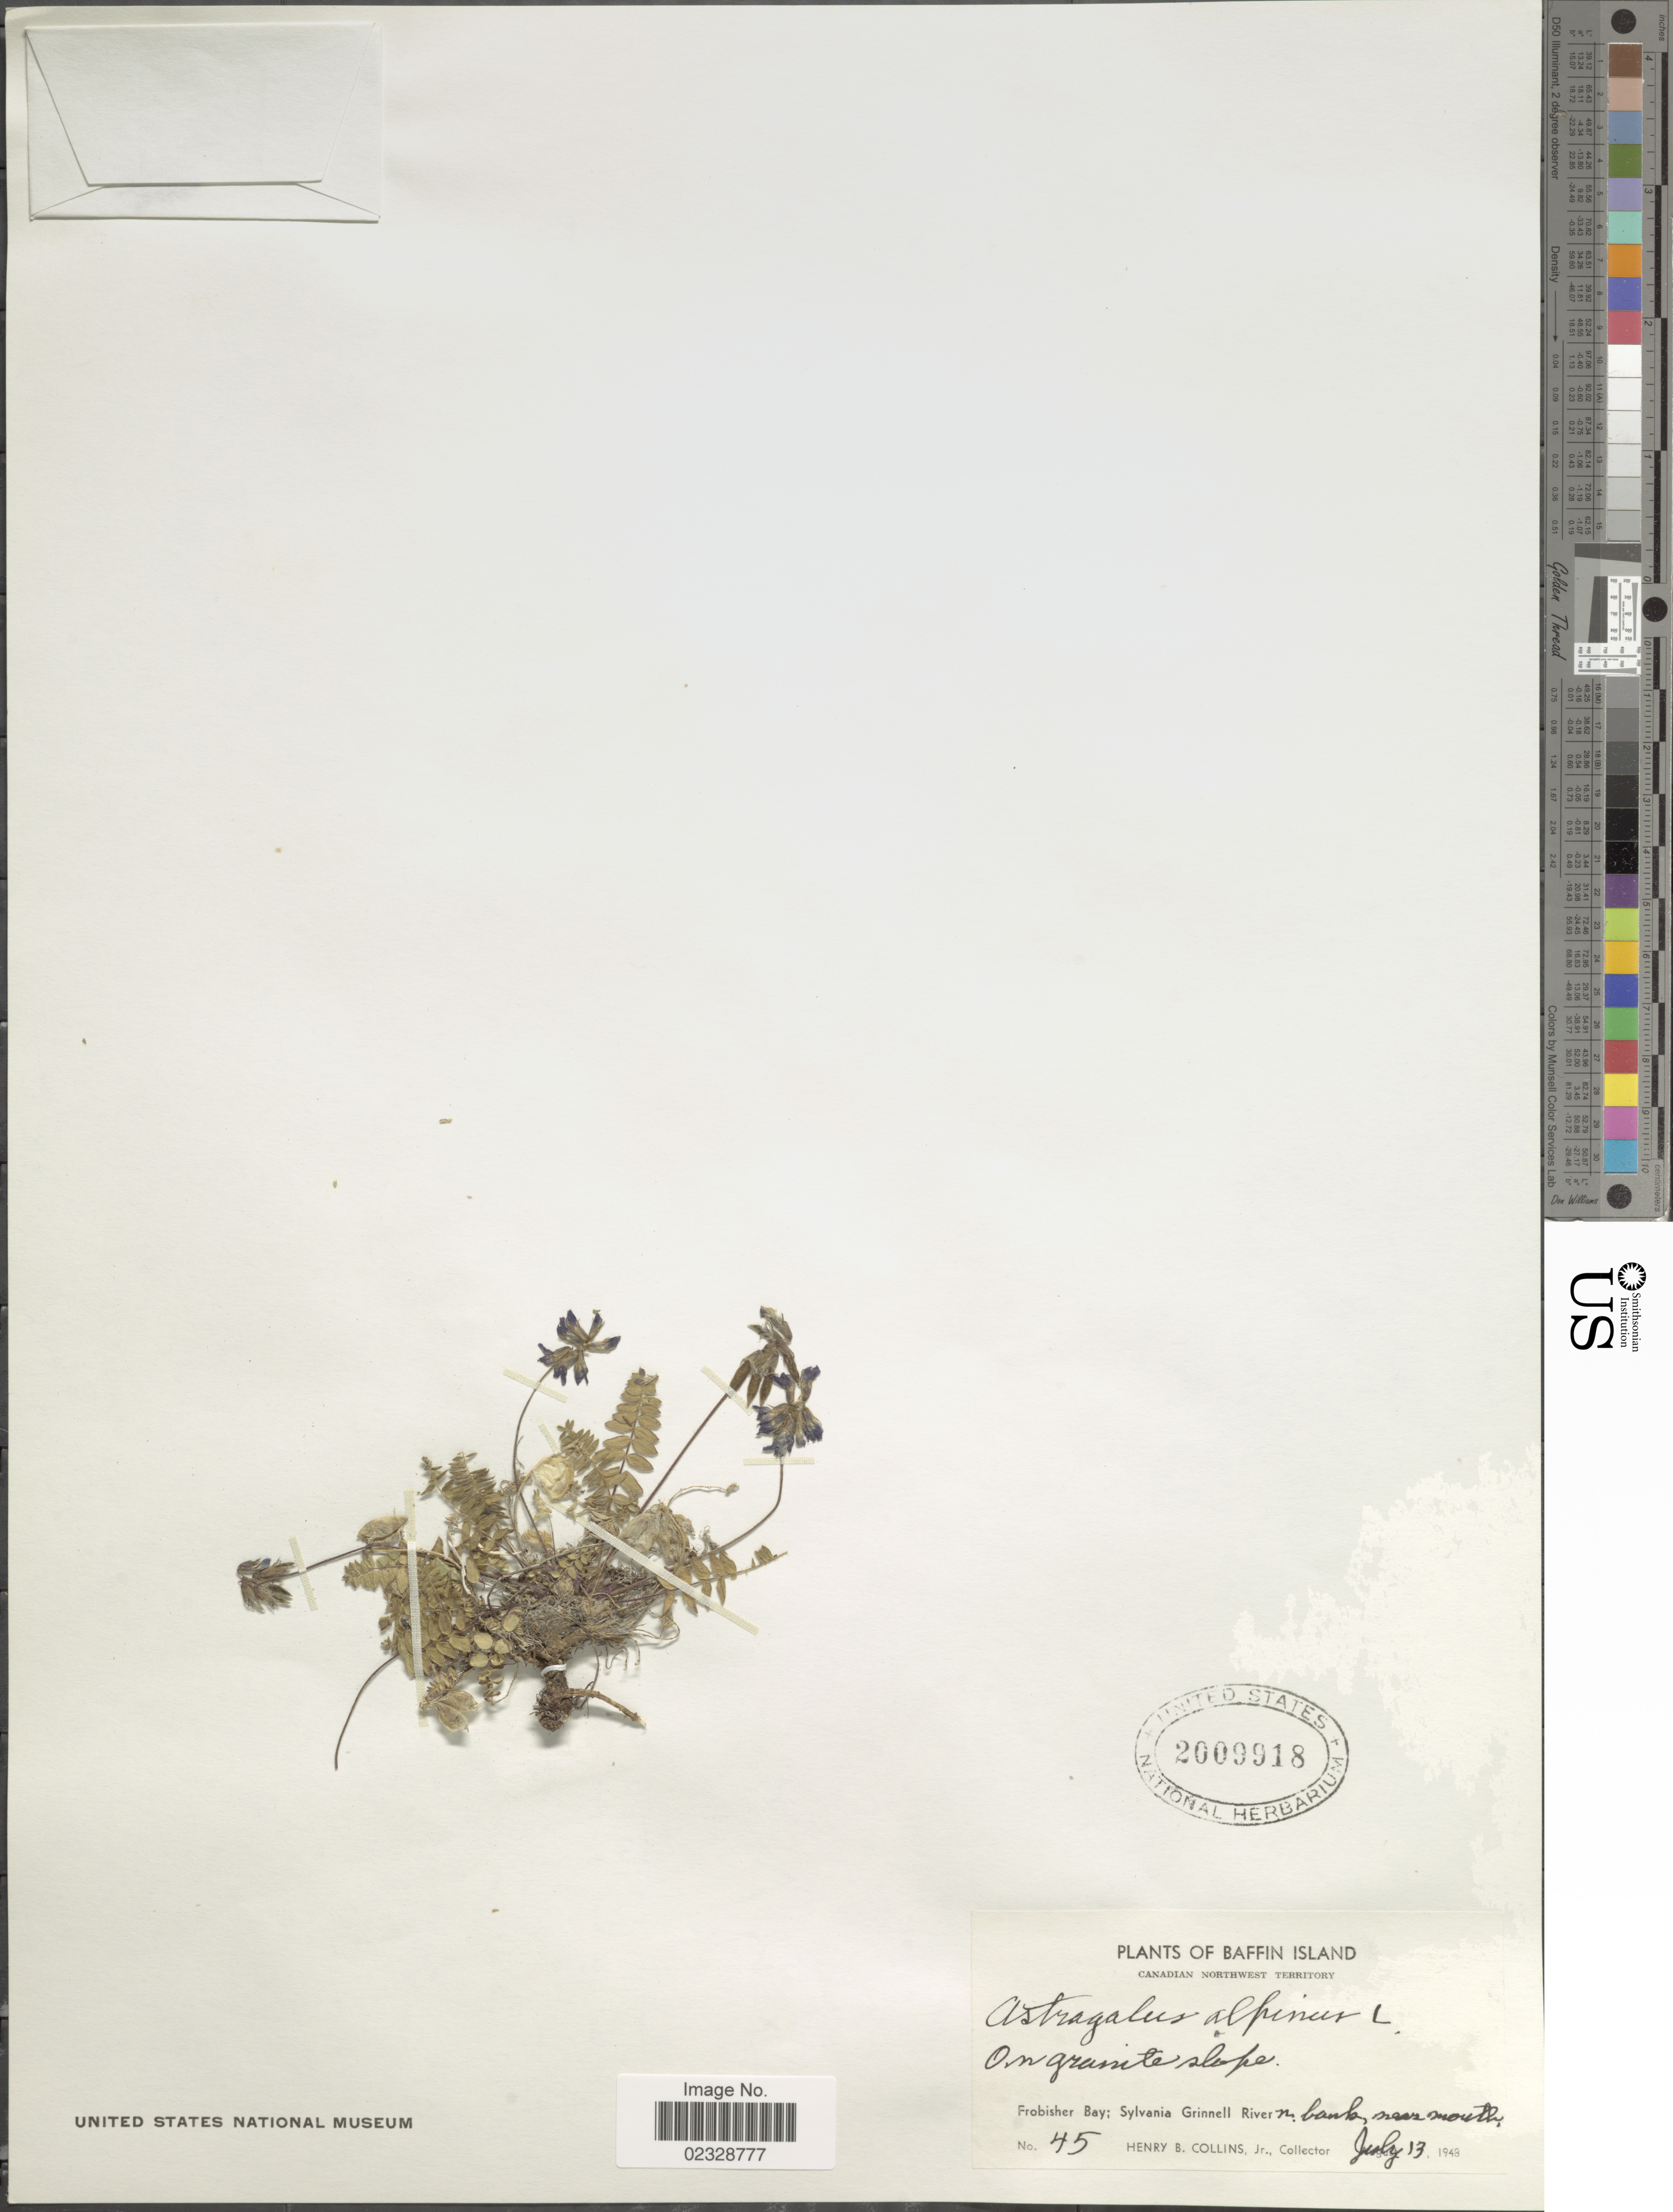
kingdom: Plantae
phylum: Tracheophyta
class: Magnoliopsida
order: Fabales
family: Fabaceae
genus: Astragalus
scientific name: Astragalus alpinus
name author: L.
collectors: H. Collins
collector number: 45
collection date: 1948-07-13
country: Canada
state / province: Northwest Territories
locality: Baffin Island, Frobisher Bay, Sylvania Grinnell River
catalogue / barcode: US 2009918